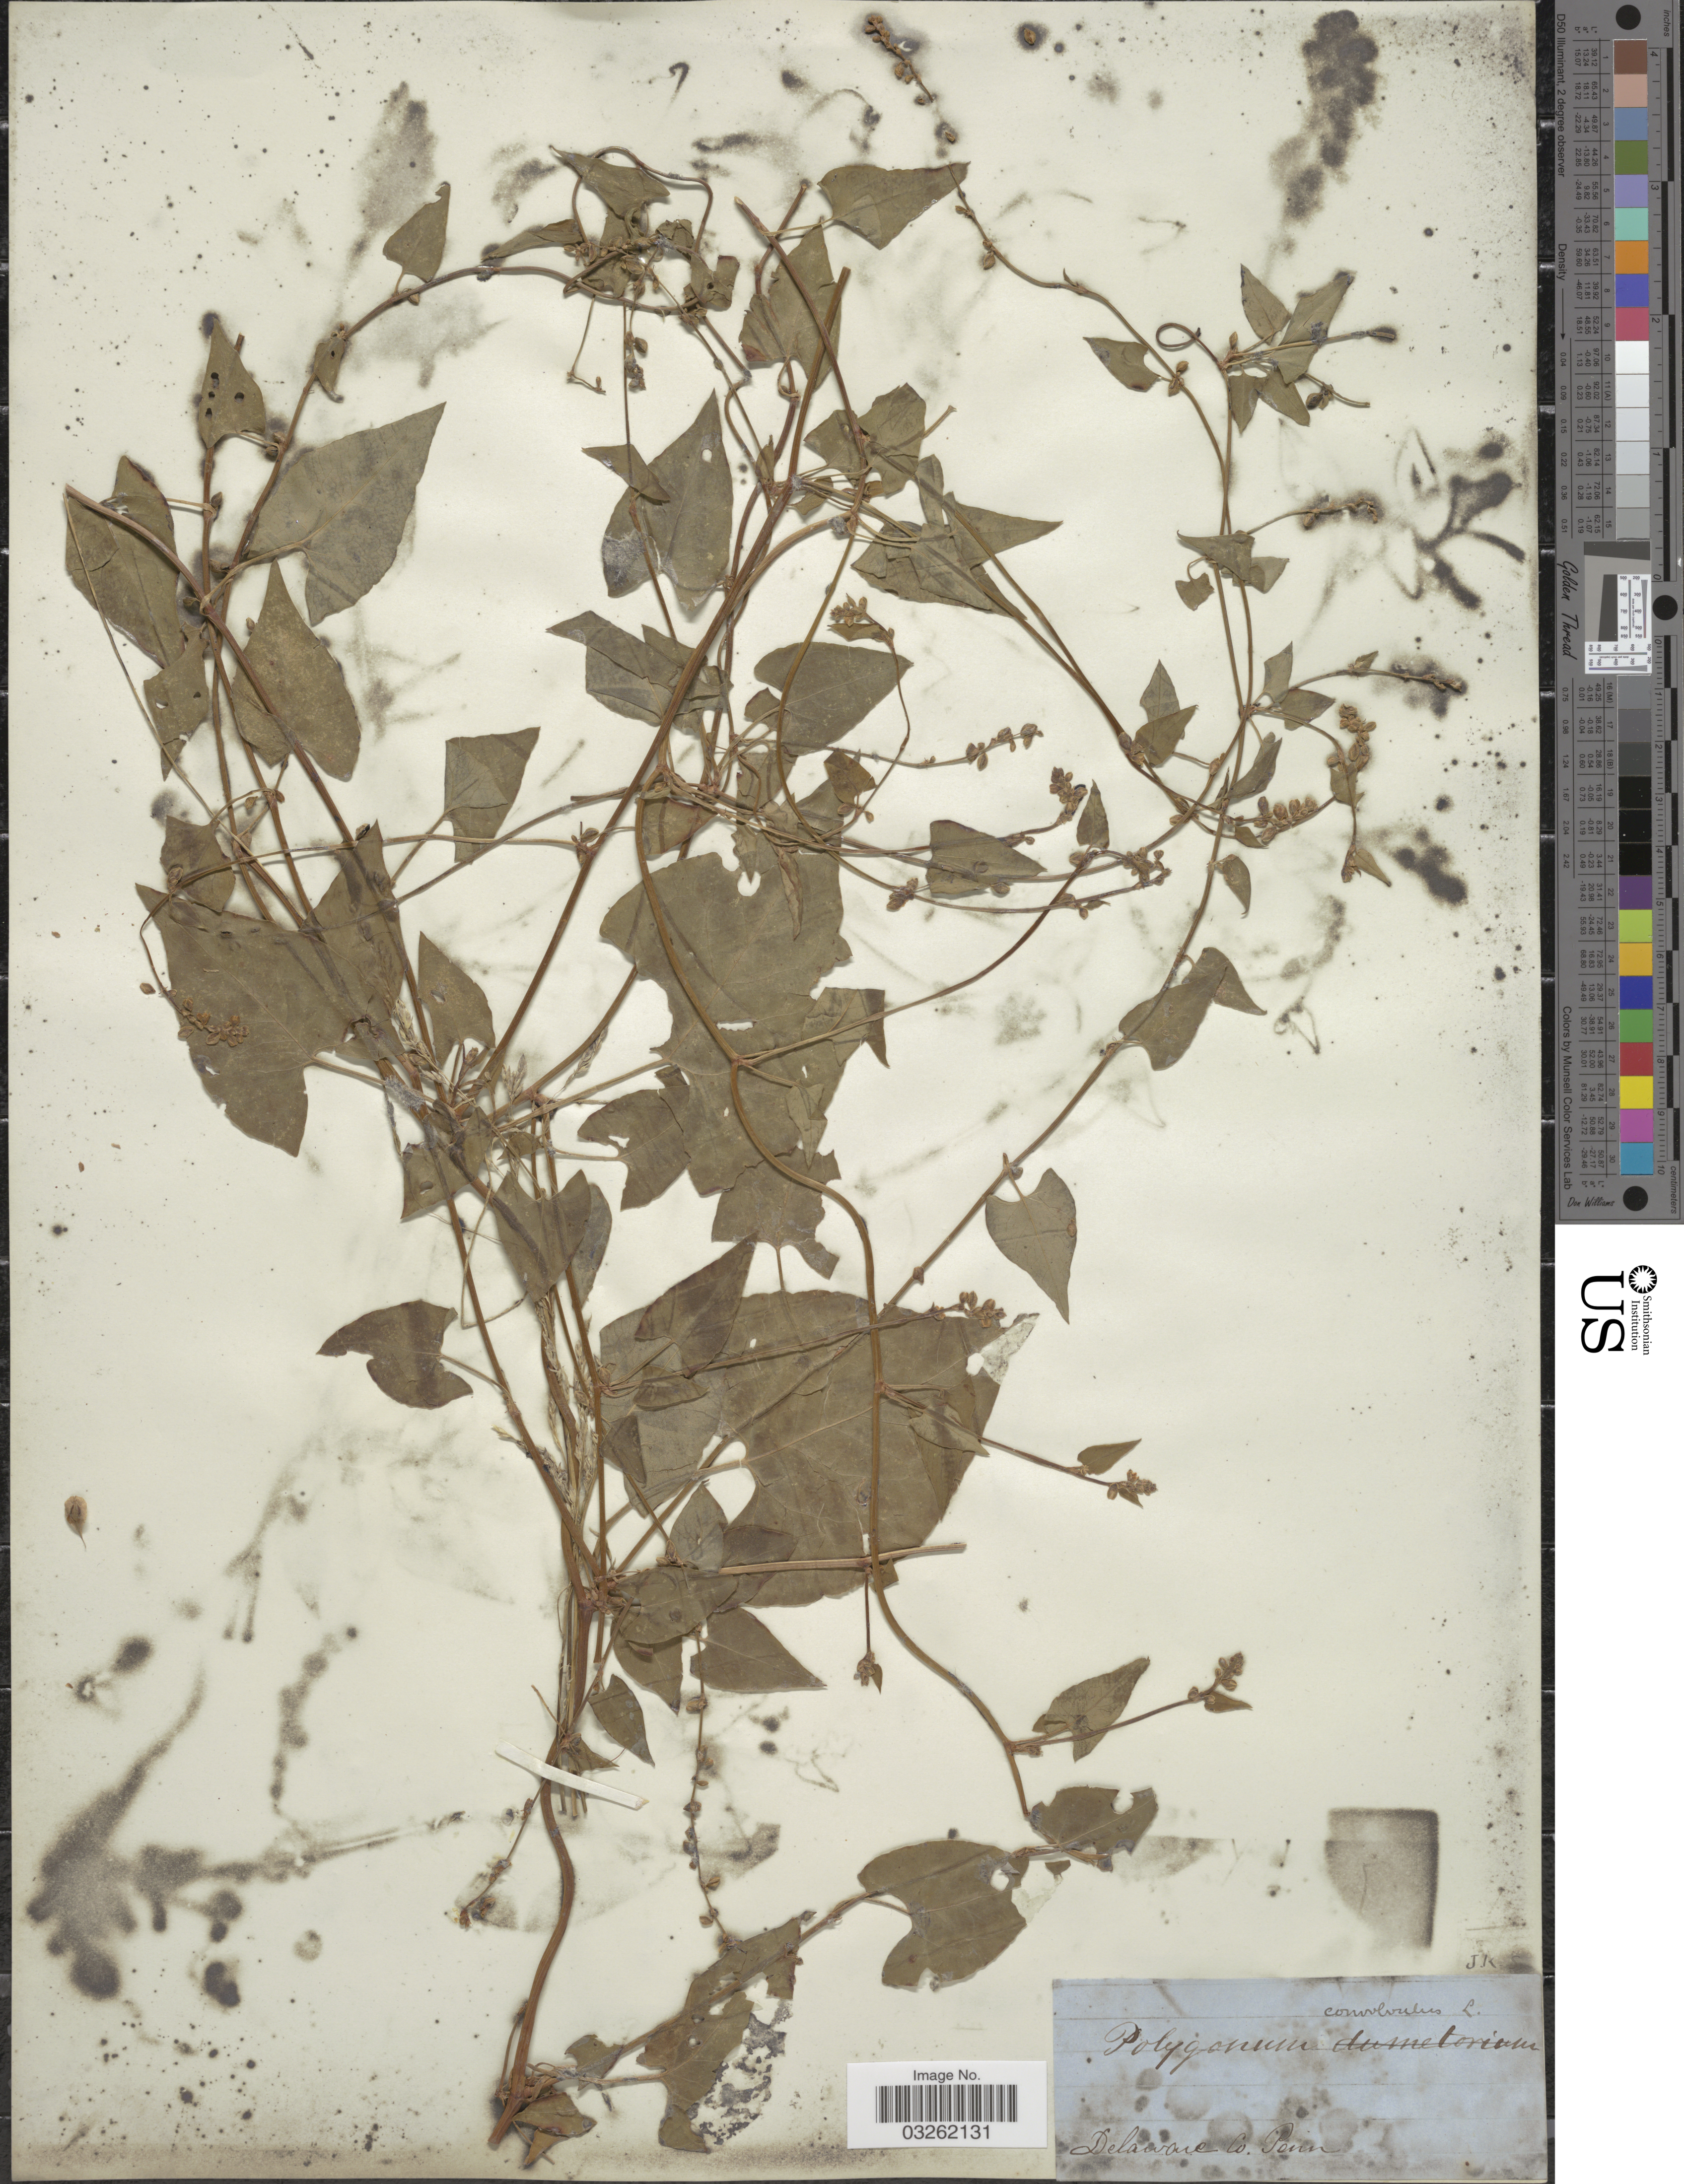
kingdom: Plantae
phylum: Tracheophyta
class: Magnoliopsida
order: Caryophyllales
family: Polygonaceae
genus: Fallopia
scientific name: Fallopia convolvulus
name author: (L.) Á. Löve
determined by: Strong, Mark T., (BOT), Smithsonian Institution - National Museum of Natural History (UNITED STATES)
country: United States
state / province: Pennsylvania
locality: Delaware Co. Penn.